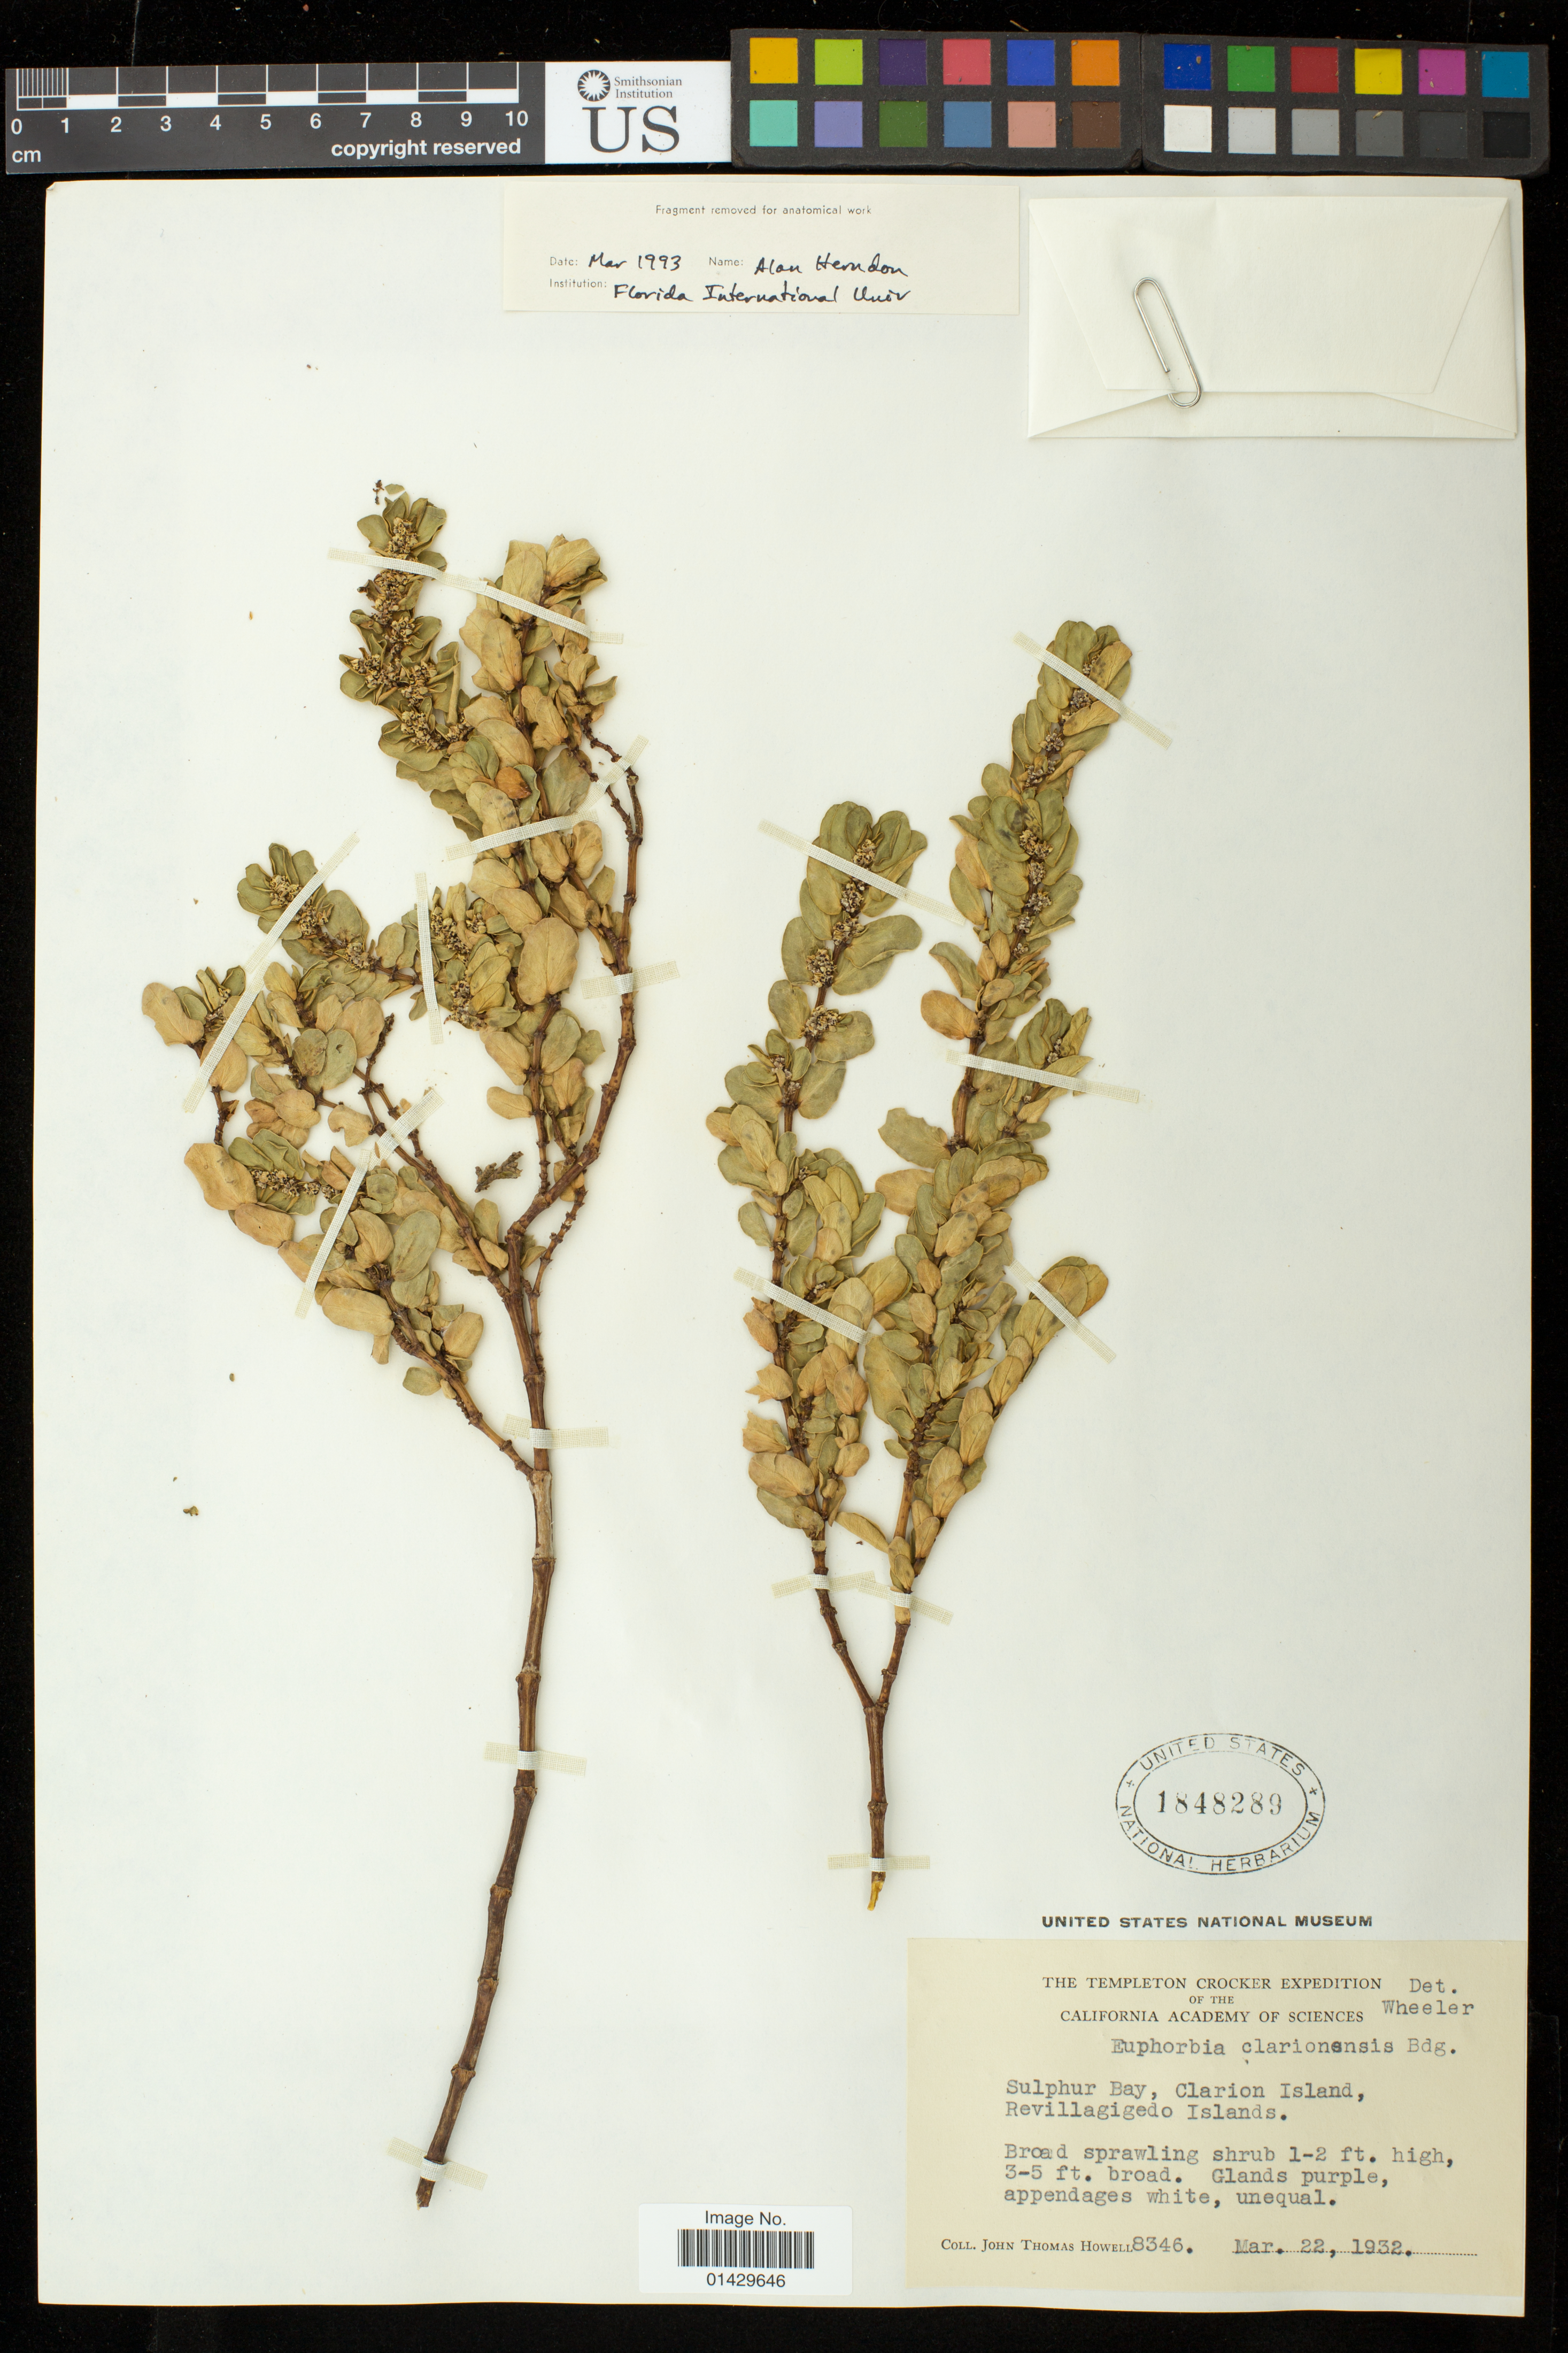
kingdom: Plantae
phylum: Tracheophyta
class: Magnoliopsida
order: Malpighiales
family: Euphorbiaceae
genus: Euphorbia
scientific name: Euphorbia anthonyi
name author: Brandegee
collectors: J. T. Howell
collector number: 8346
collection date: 1932-03-22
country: Mexico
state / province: Colima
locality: Sulphur Bay, Clarion Island, Revillagigedo Islands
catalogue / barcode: US 1848289